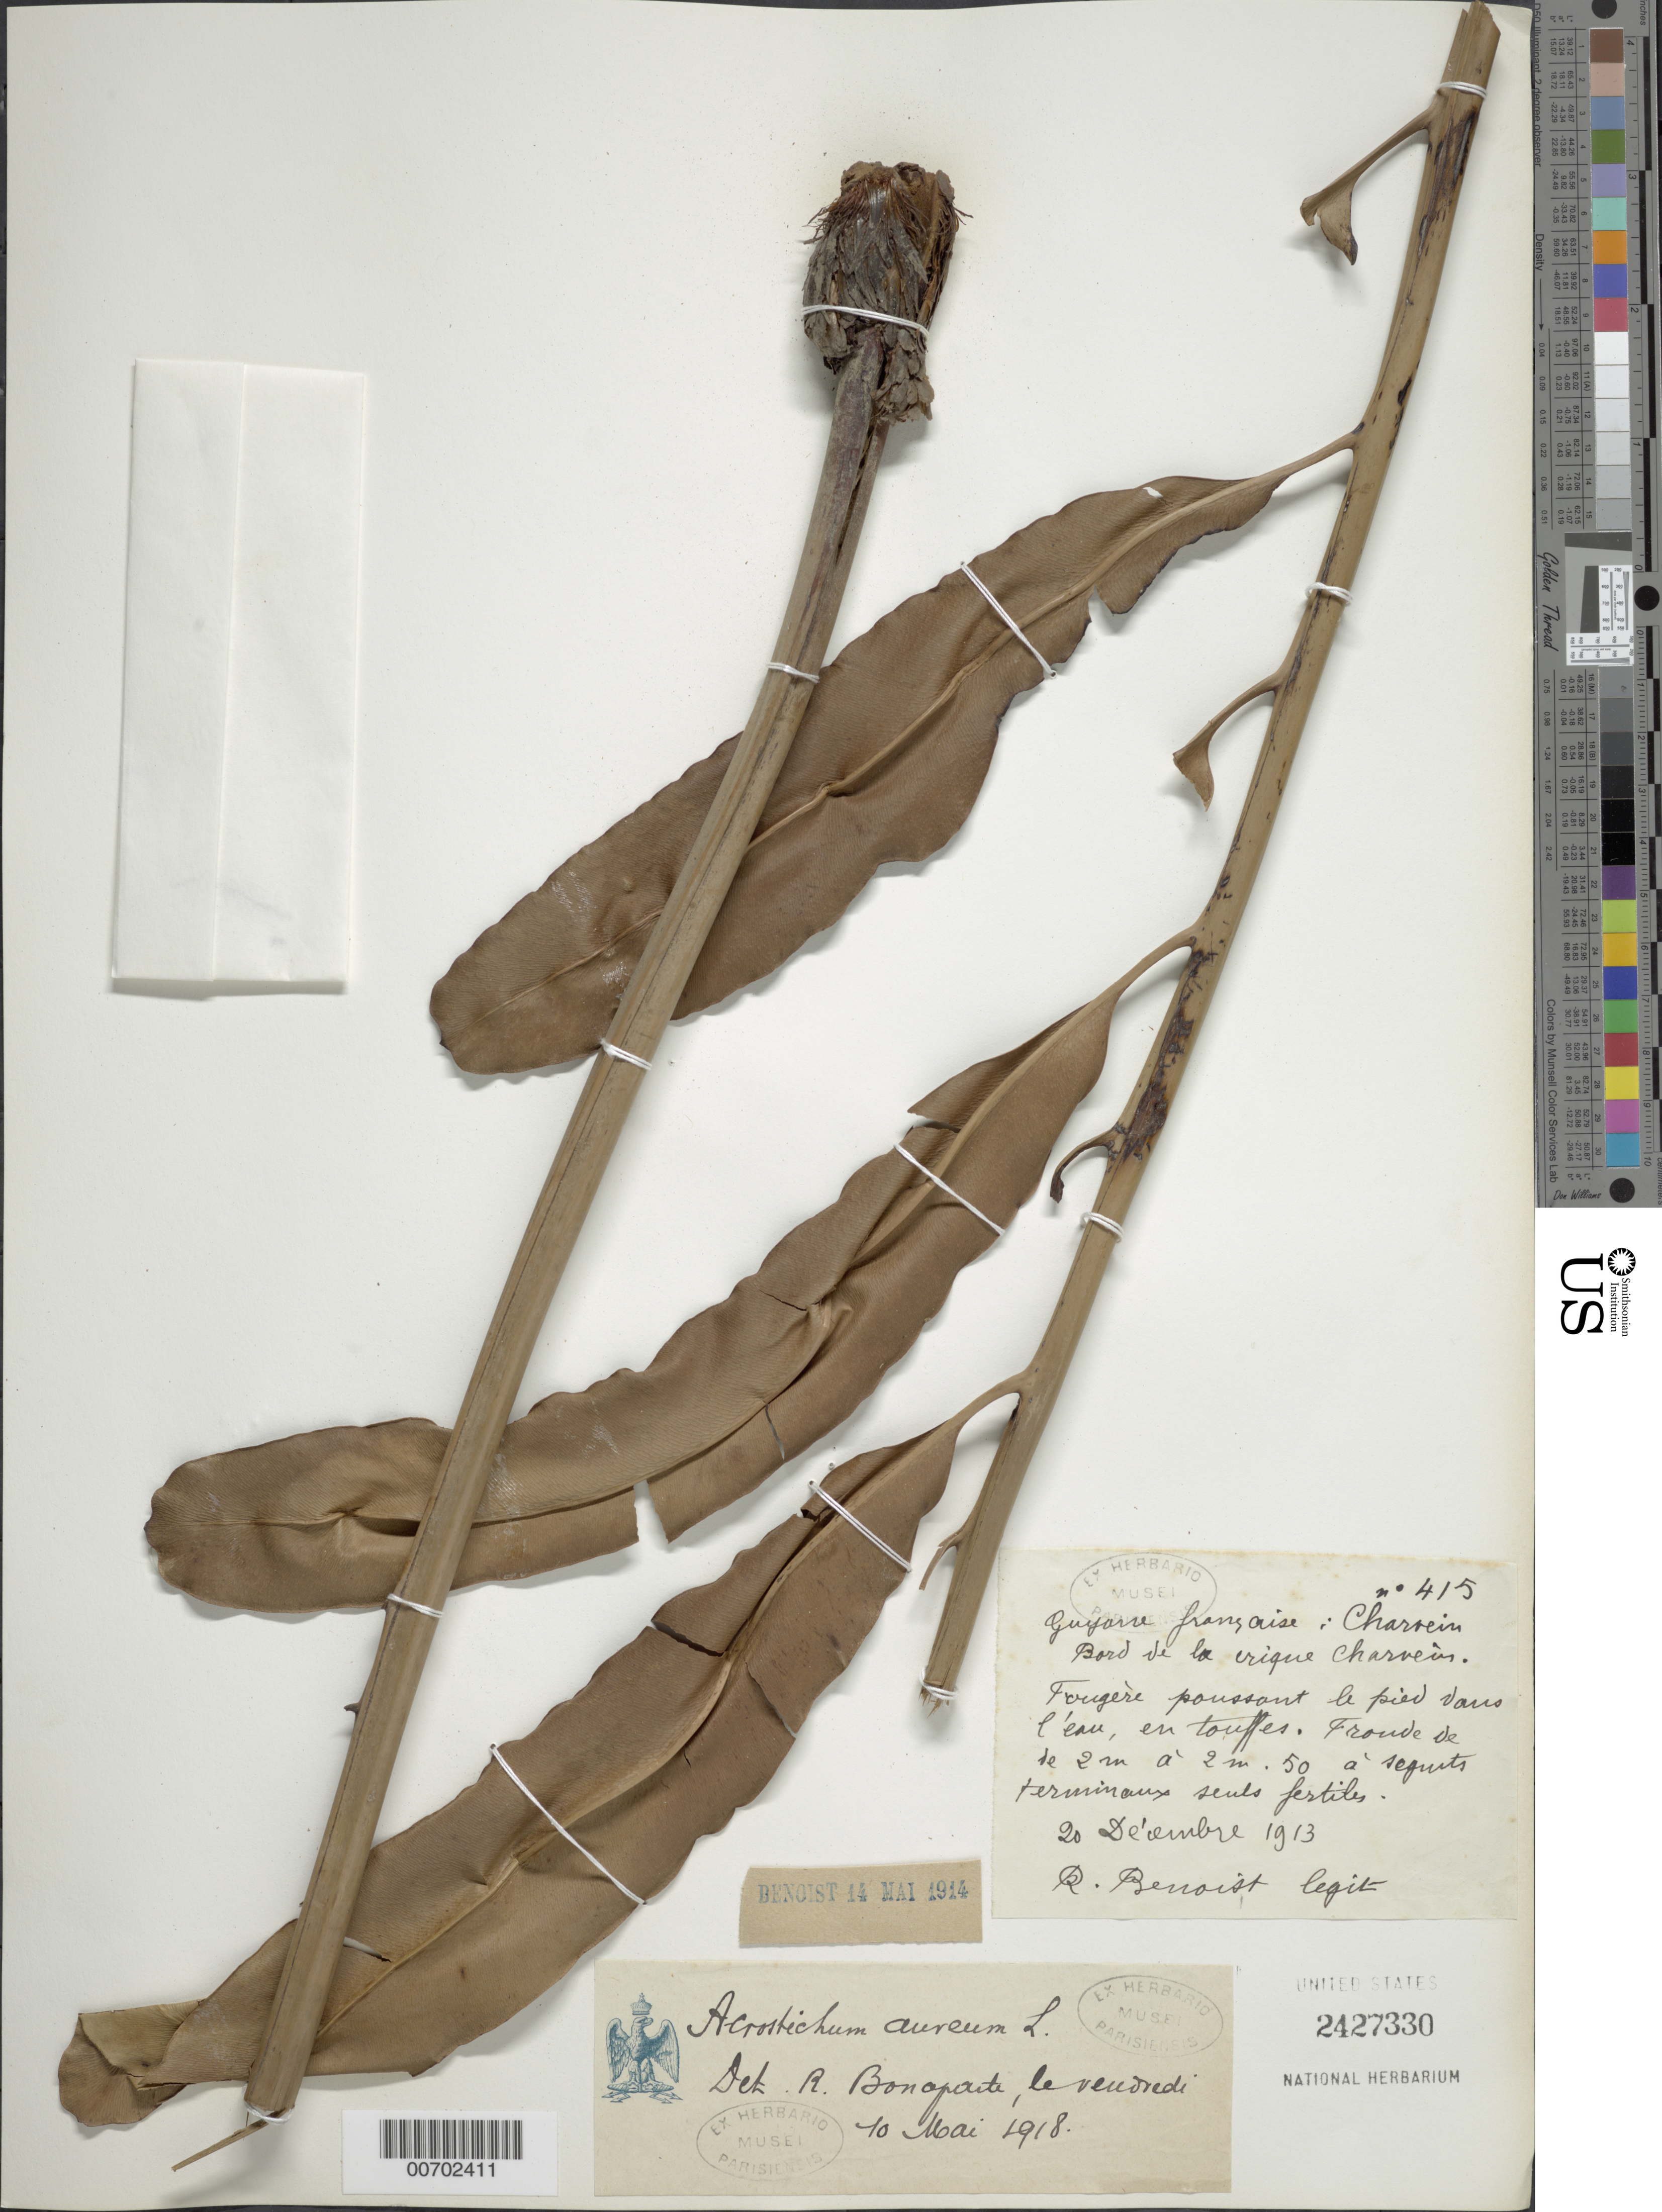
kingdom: Plantae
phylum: Tracheophyta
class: Polypodiopsida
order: Polypodiales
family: Pteridaceae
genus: Acrostichum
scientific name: Acrostichum aureum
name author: L.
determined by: Bonaparte, R. N.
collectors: R. Benoist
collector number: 415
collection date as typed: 20-Dec-13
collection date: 1913-12-20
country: French Guiana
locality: Charvein, border of Crique Charvein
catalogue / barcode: US 2427330